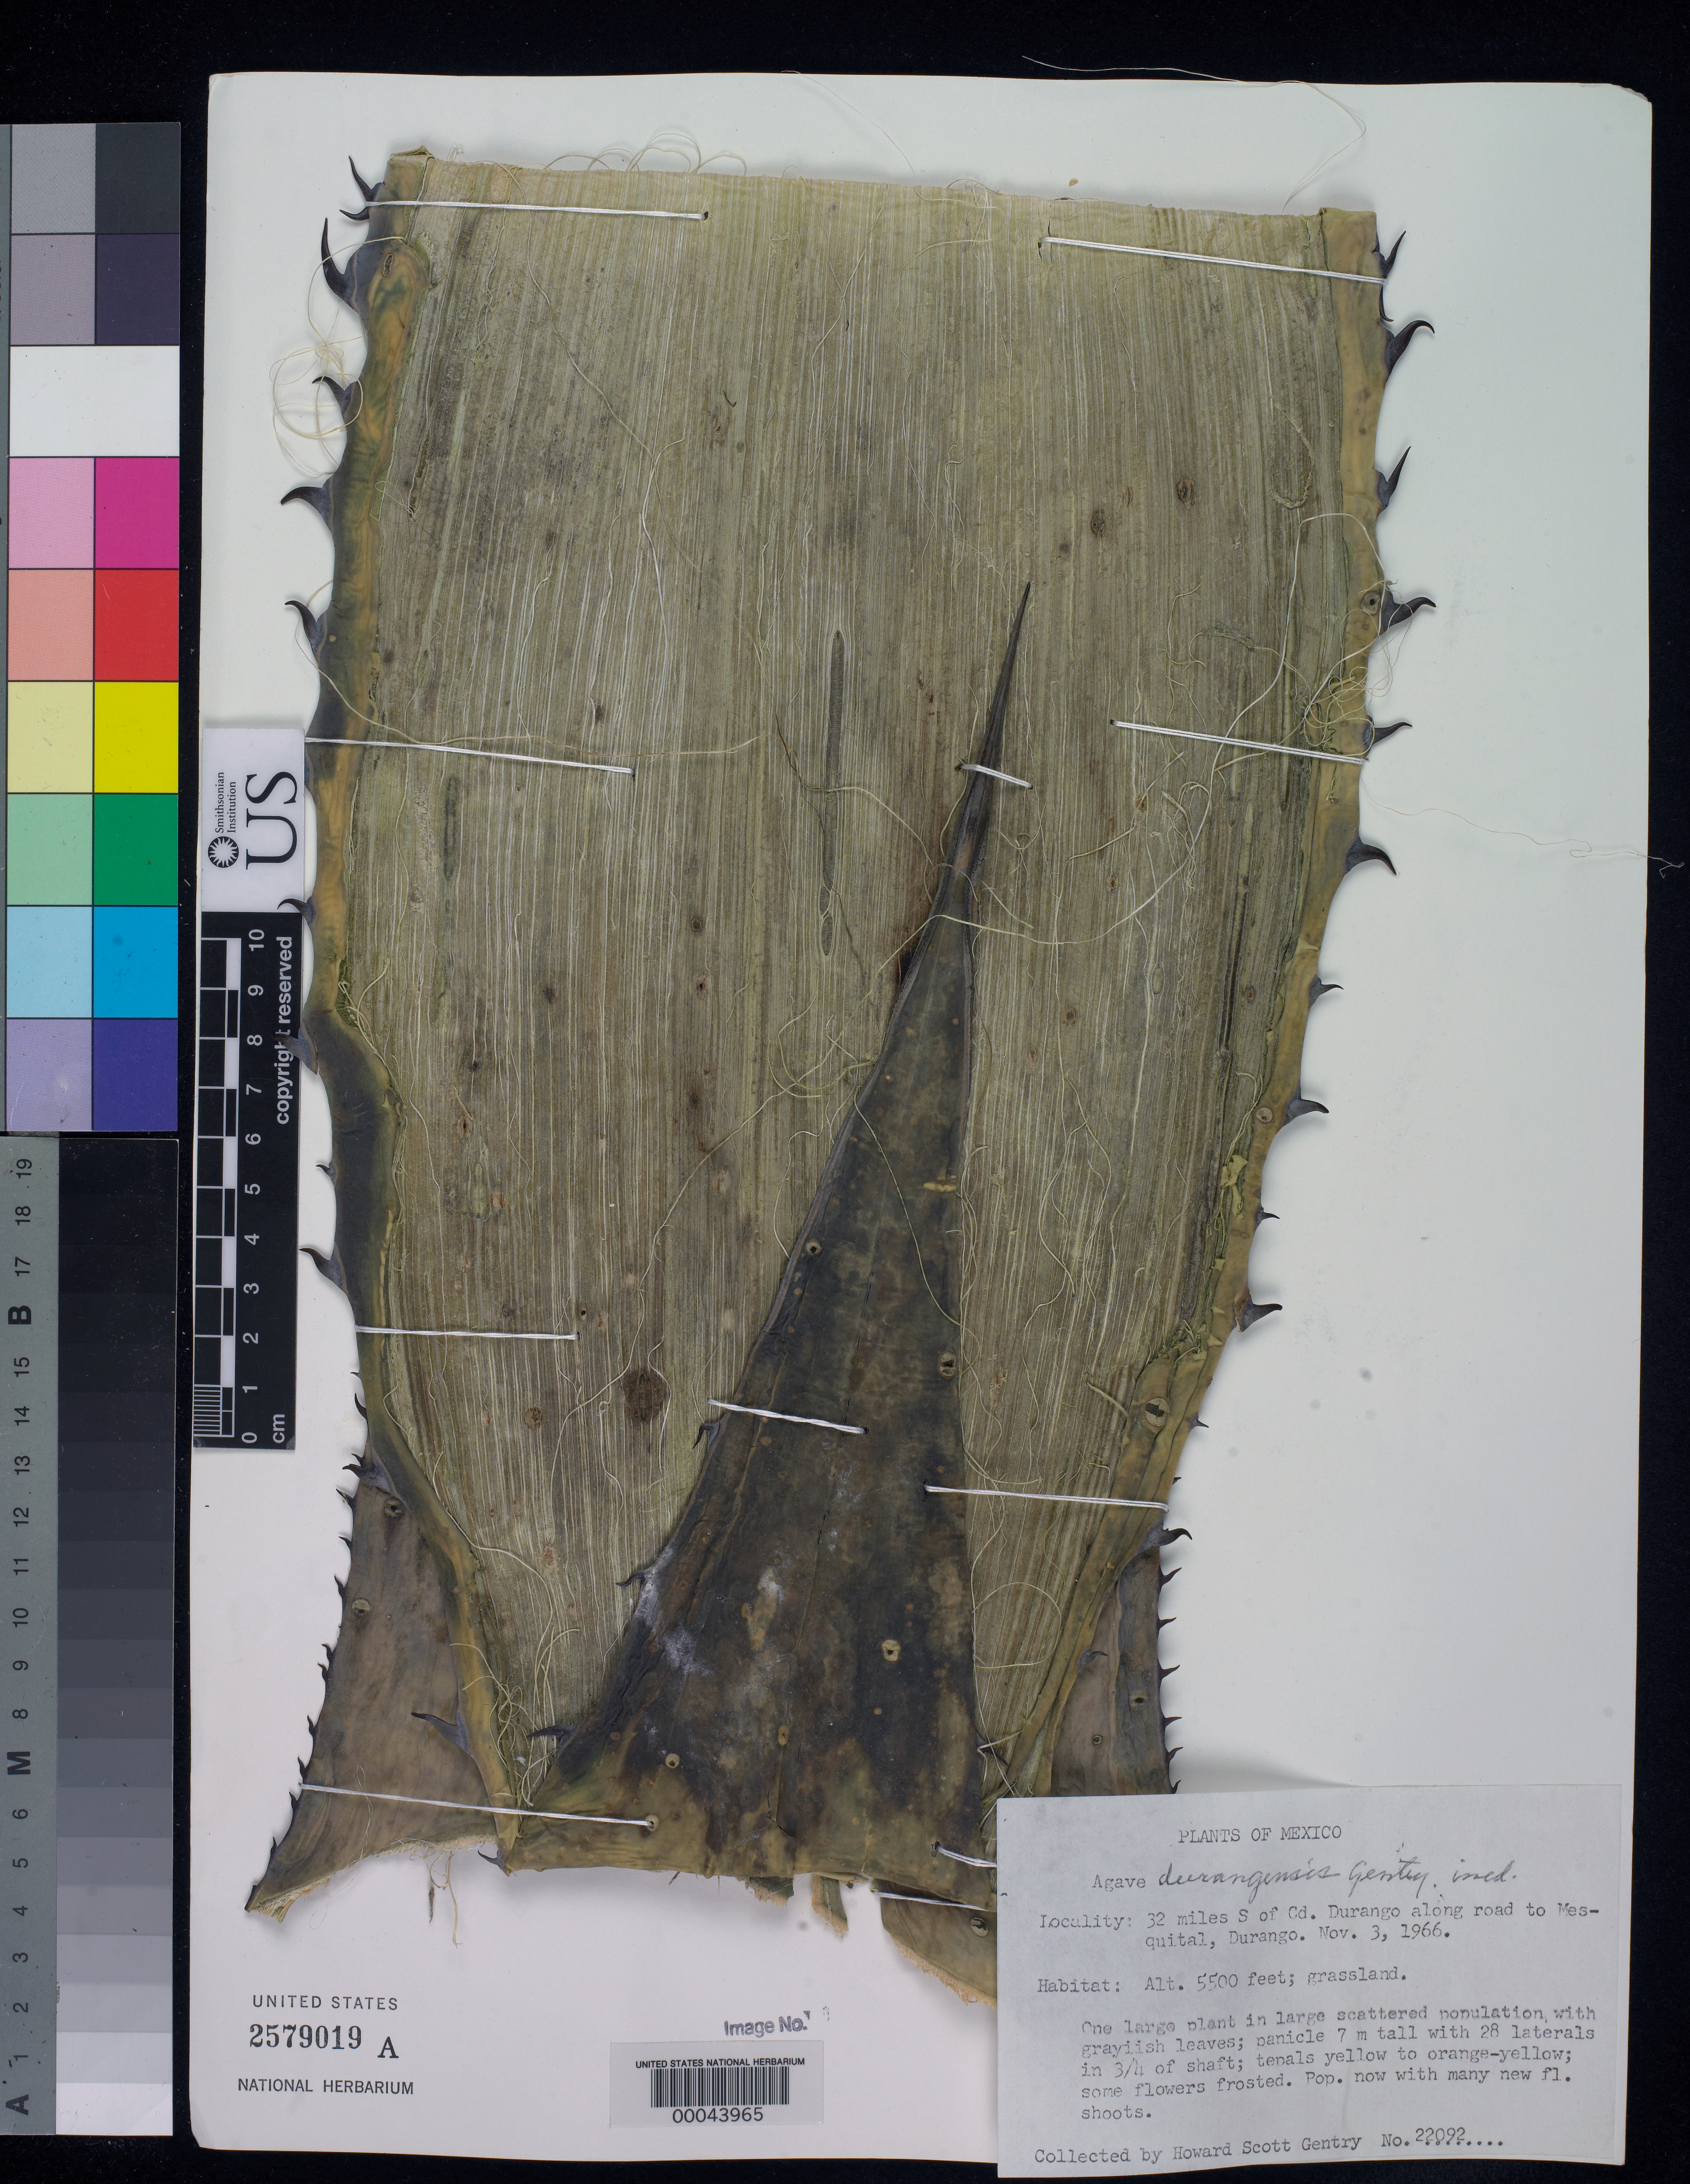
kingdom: Plantae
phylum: Tracheophyta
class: Liliopsida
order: Asparagales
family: Asparagaceae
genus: Agave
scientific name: Agave durangensis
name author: Gentry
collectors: H. S. Gentry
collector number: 22092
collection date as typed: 03 Nov 1966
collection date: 1966-11-03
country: Mexico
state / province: Durango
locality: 32 mi S of Cd Durango along road to Mezquital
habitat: Grassland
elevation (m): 1676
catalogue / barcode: US 2579019A